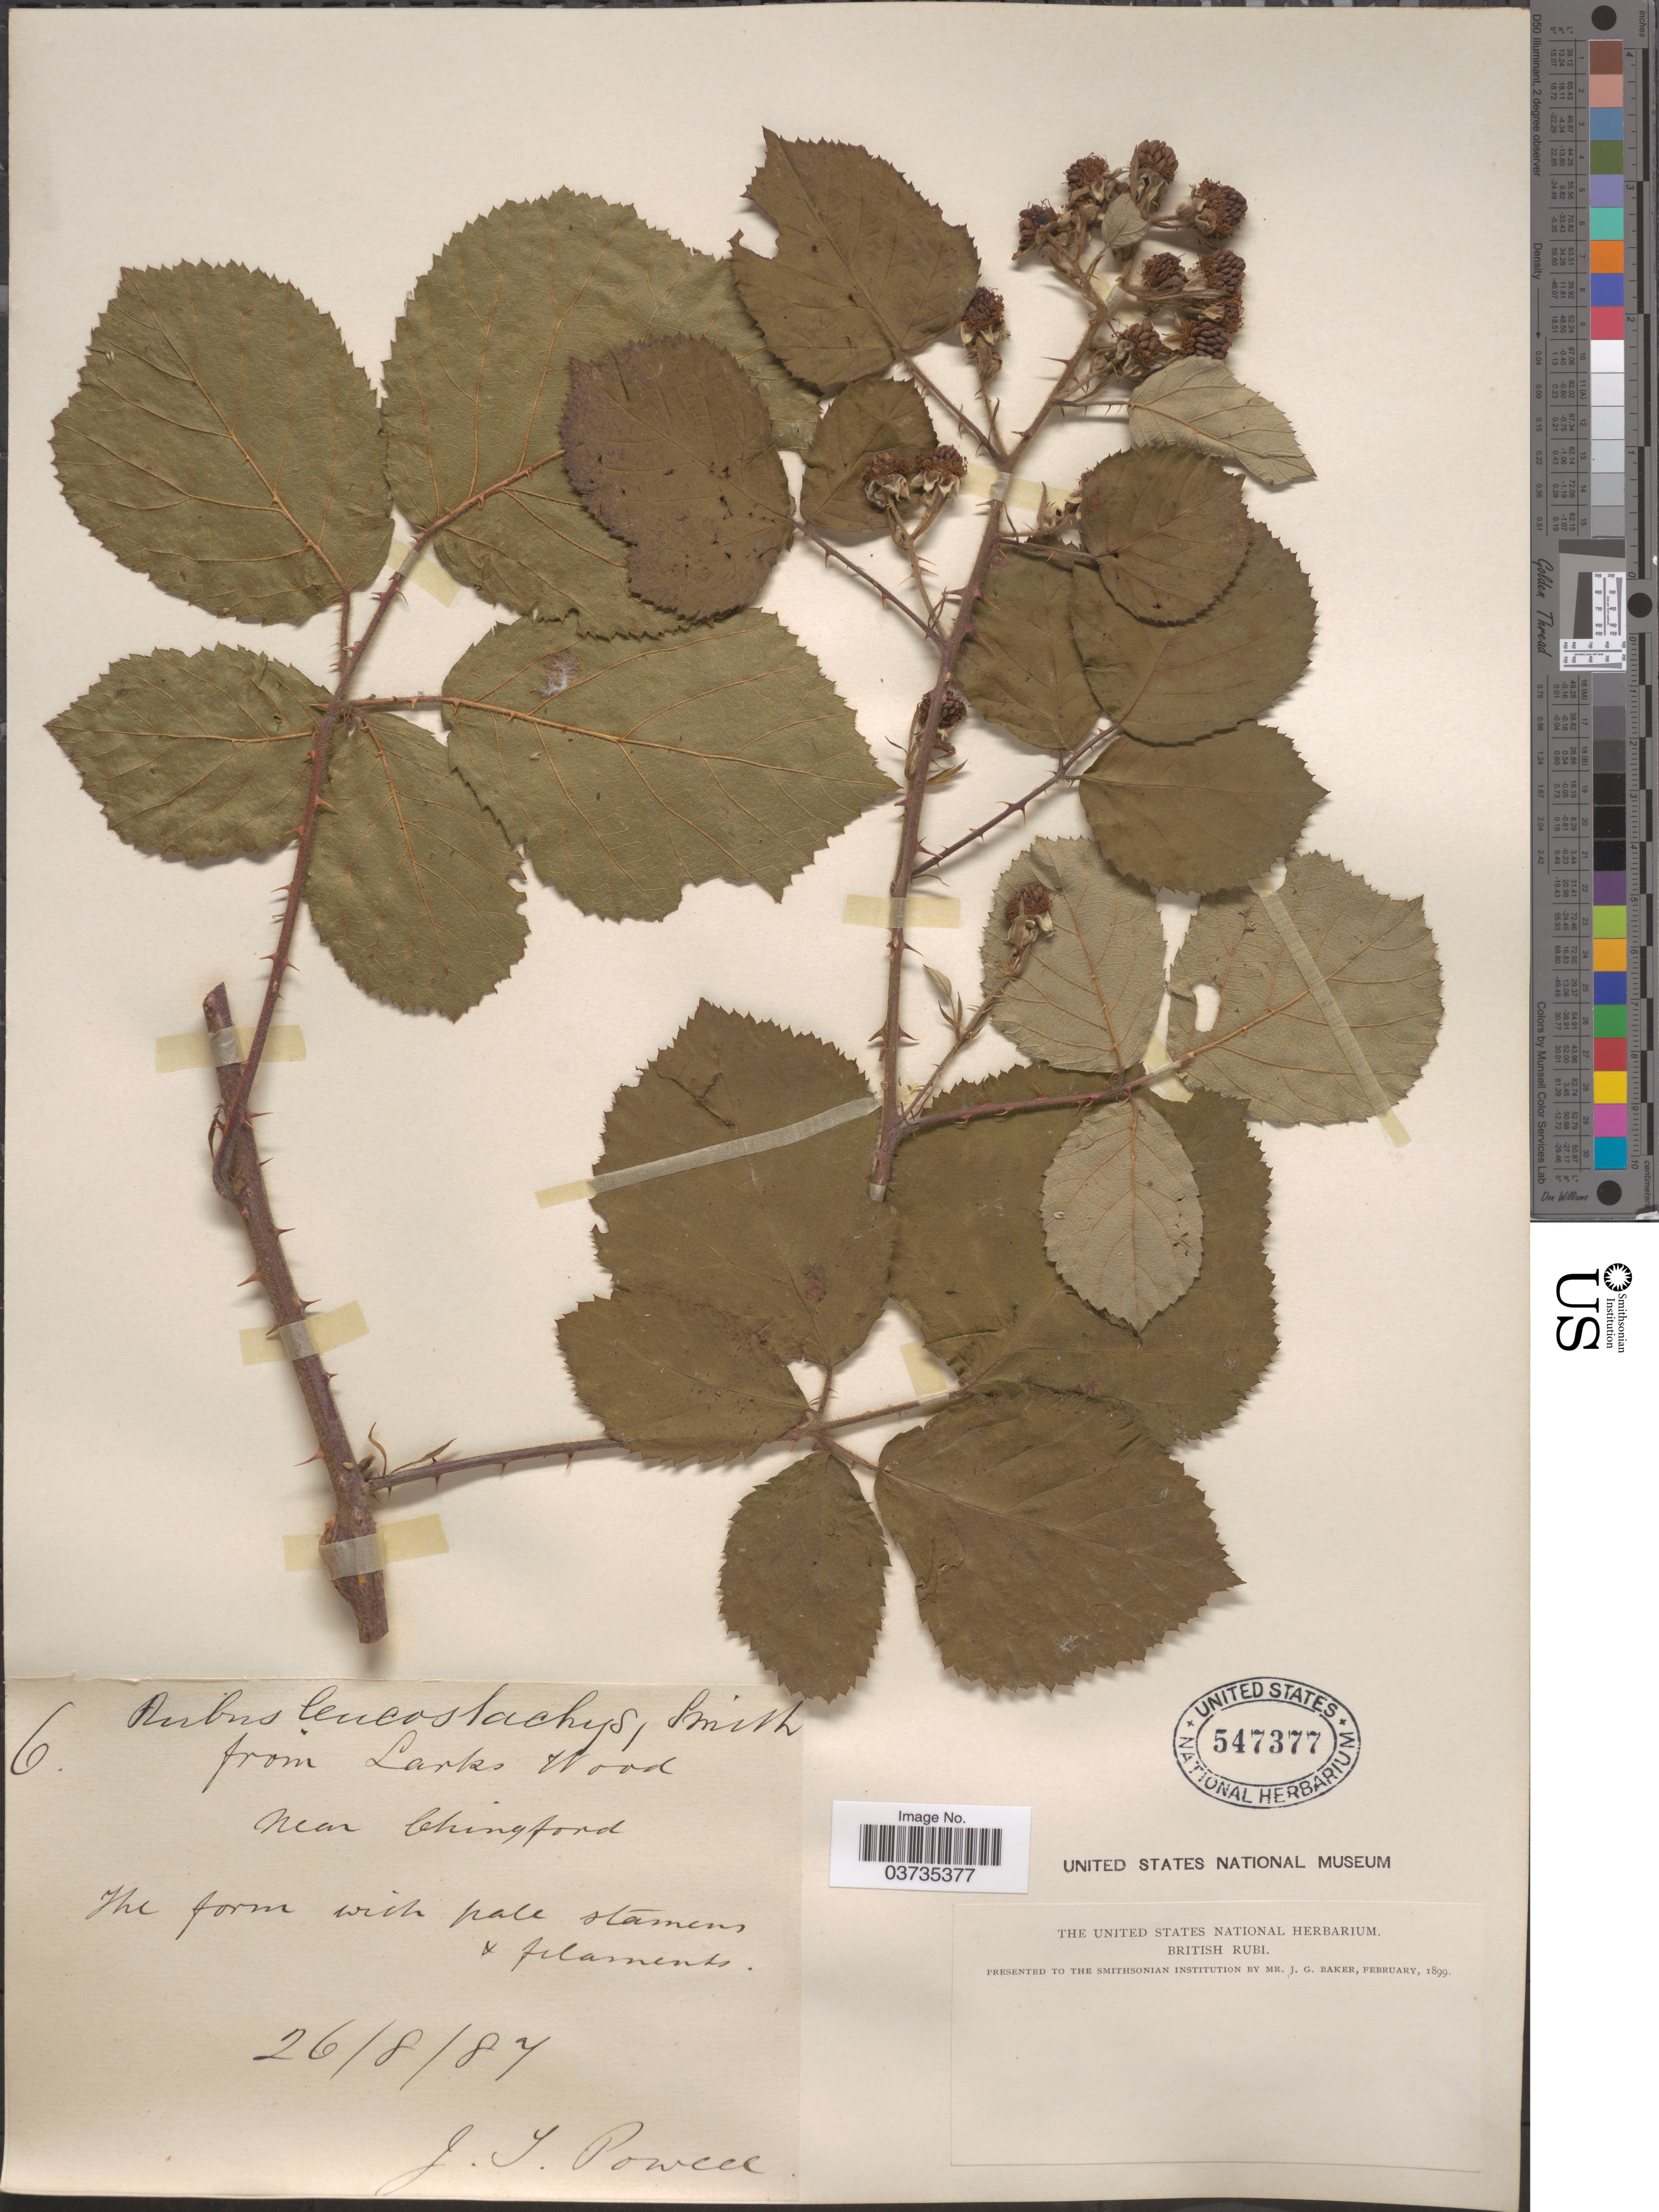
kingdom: Plantae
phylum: Tracheophyta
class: Magnoliopsida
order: Rosales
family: Rosaceae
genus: Rubus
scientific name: Rubus vestitus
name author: Weihe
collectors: J. Powell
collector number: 6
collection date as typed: Transcribed d/m/y: 26/8/87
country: United Kingdom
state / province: England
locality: Larks Wood near Chingford.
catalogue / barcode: US 547377